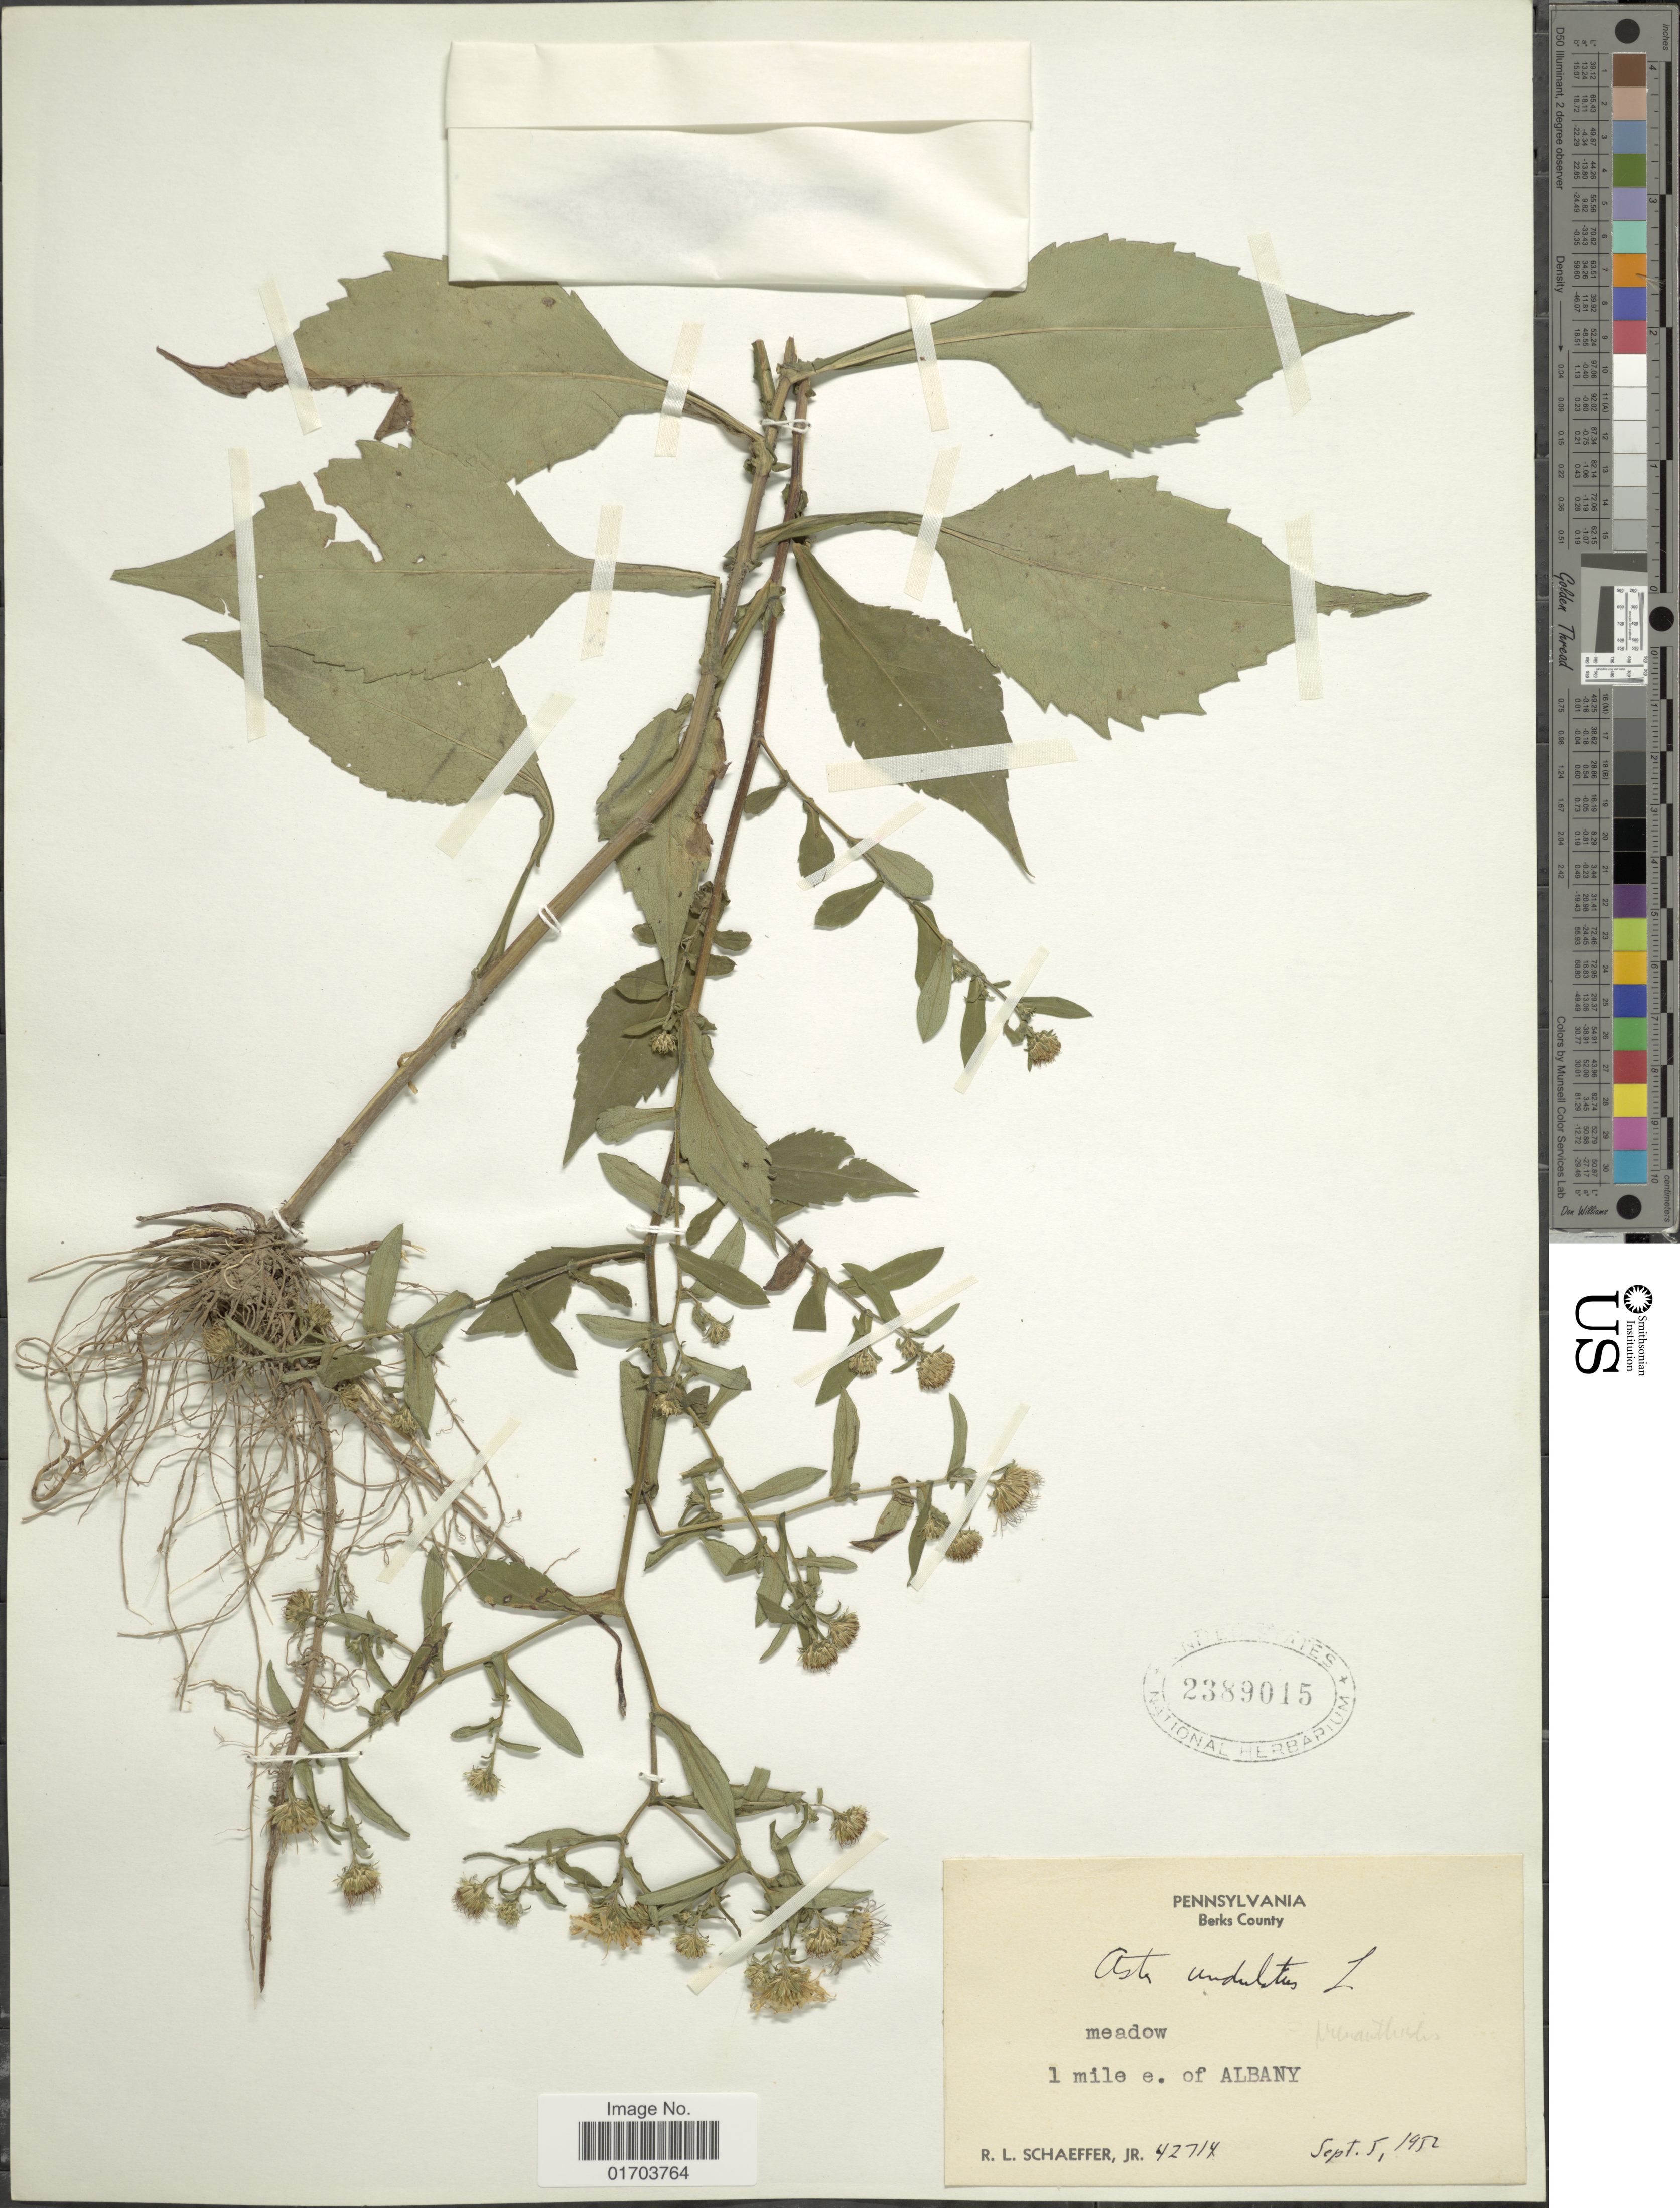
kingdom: Plantae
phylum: Tracheophyta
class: Magnoliopsida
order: Asterales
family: Asteraceae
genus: Symphyotrichum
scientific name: Symphyotrichum undulatum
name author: (L.) G.L. Nesom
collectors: R. L. Schaeffer Jr.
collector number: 42717*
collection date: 1952-09-05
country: United States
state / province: Pennsylvania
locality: Berks County, meadow 1 mile e. of Albany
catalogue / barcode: US 2389015